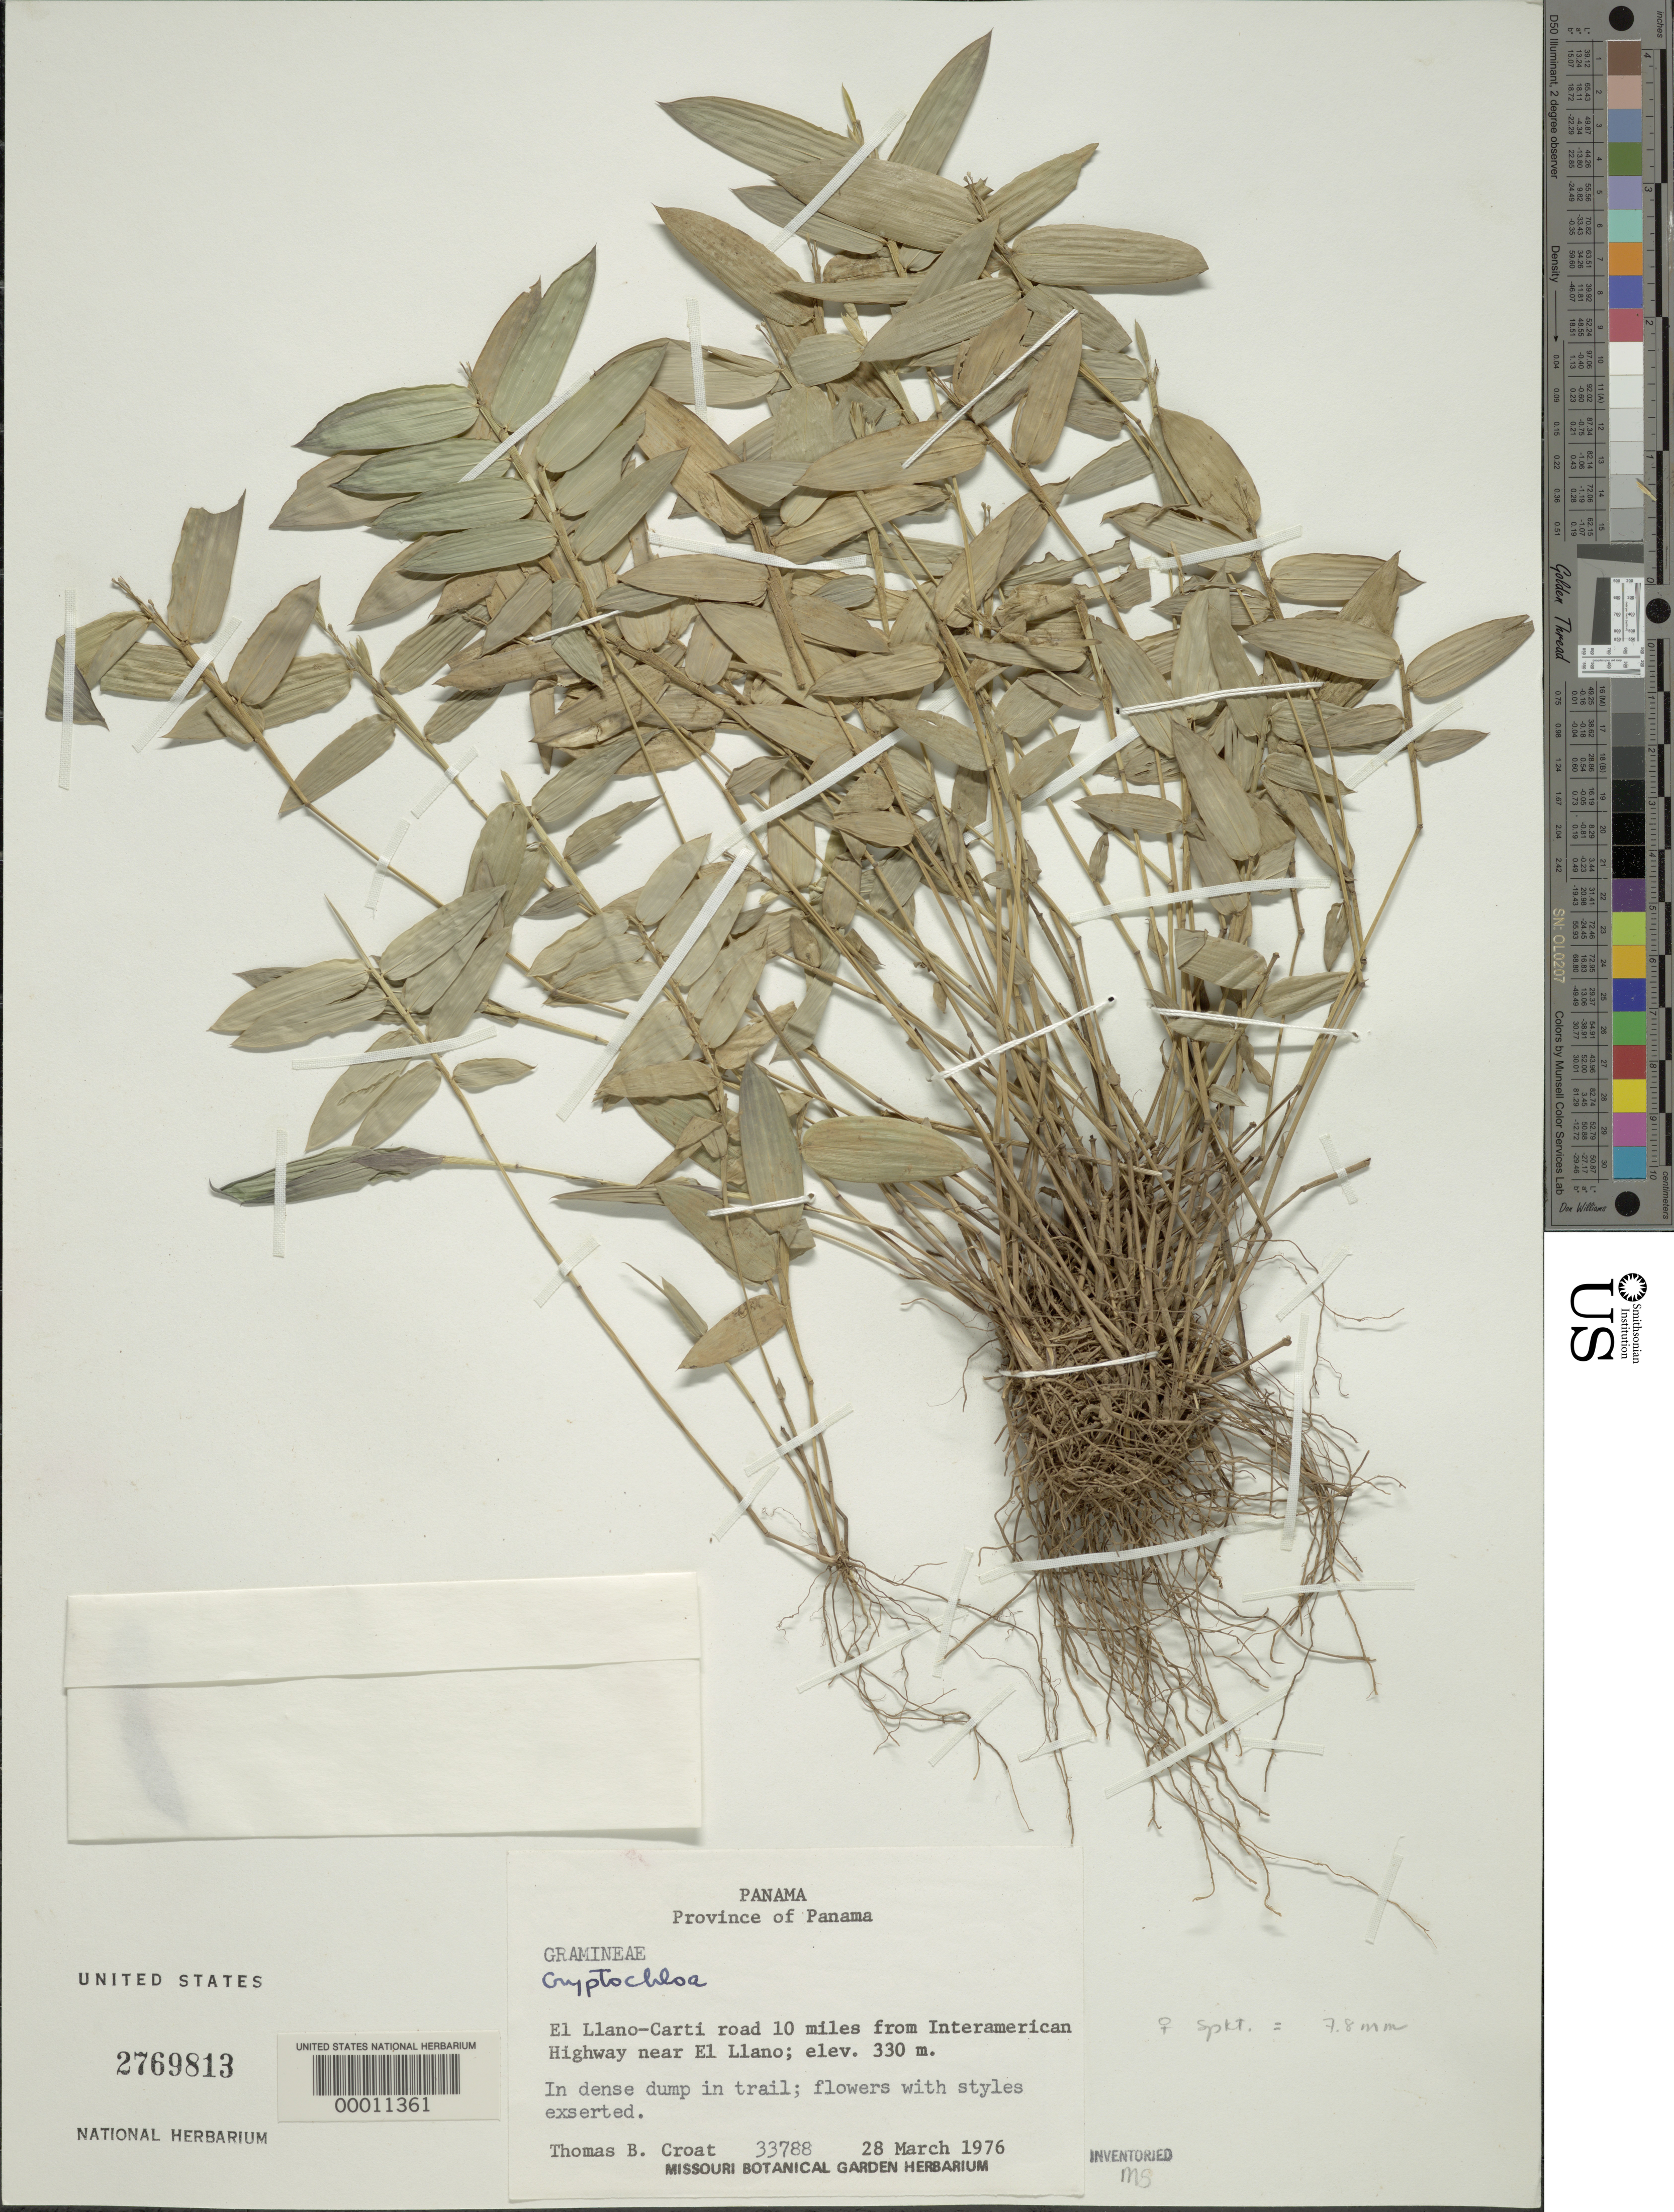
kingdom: Plantae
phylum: Tracheophyta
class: Liliopsida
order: Poales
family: Poaceae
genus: Cryptochloa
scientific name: Cryptochloa variana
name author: Swallen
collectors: T. B. Croat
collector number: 33788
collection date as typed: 28 Mar 1976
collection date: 1976-03-28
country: Panama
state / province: Panamá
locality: El Llano, Carti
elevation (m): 330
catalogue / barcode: US 2769813